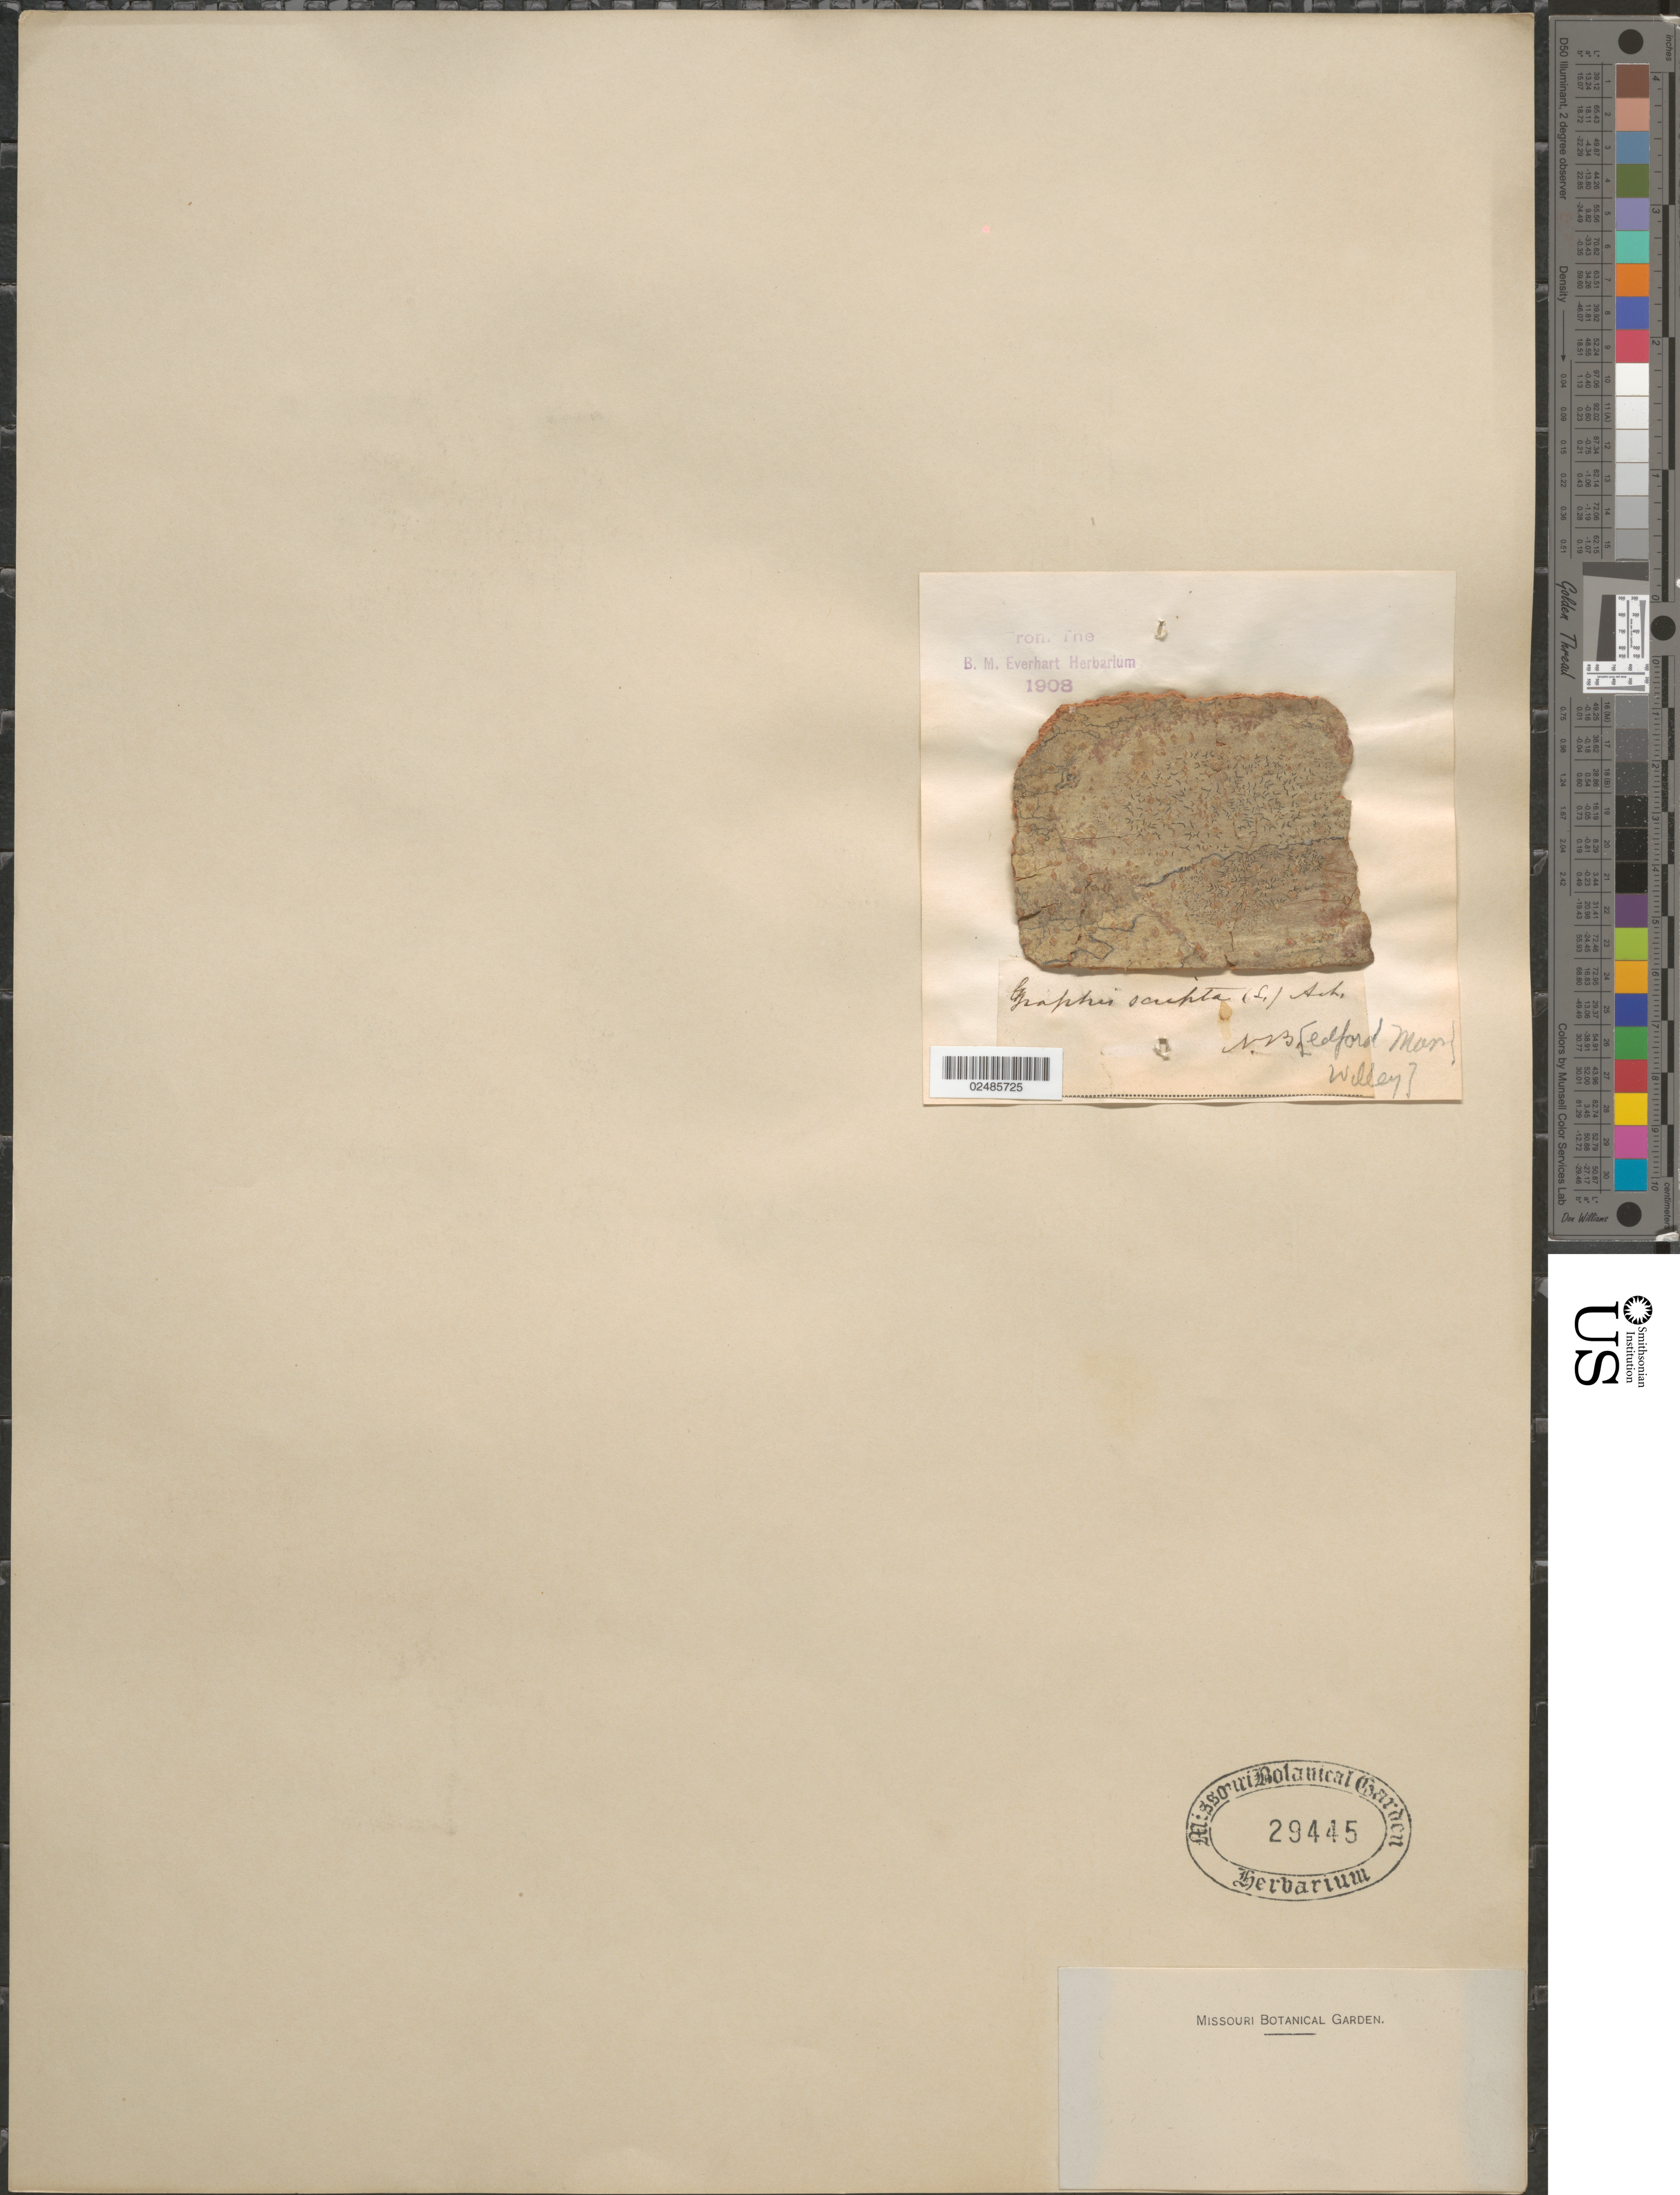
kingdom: Fungi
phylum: Ascomycota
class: Lecanoromycetes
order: Ostropales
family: Graphidaceae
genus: Graphis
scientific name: Graphis scripta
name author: (L.) Ach.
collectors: H. Willey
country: United States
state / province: Massachusetts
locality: New Bedford.